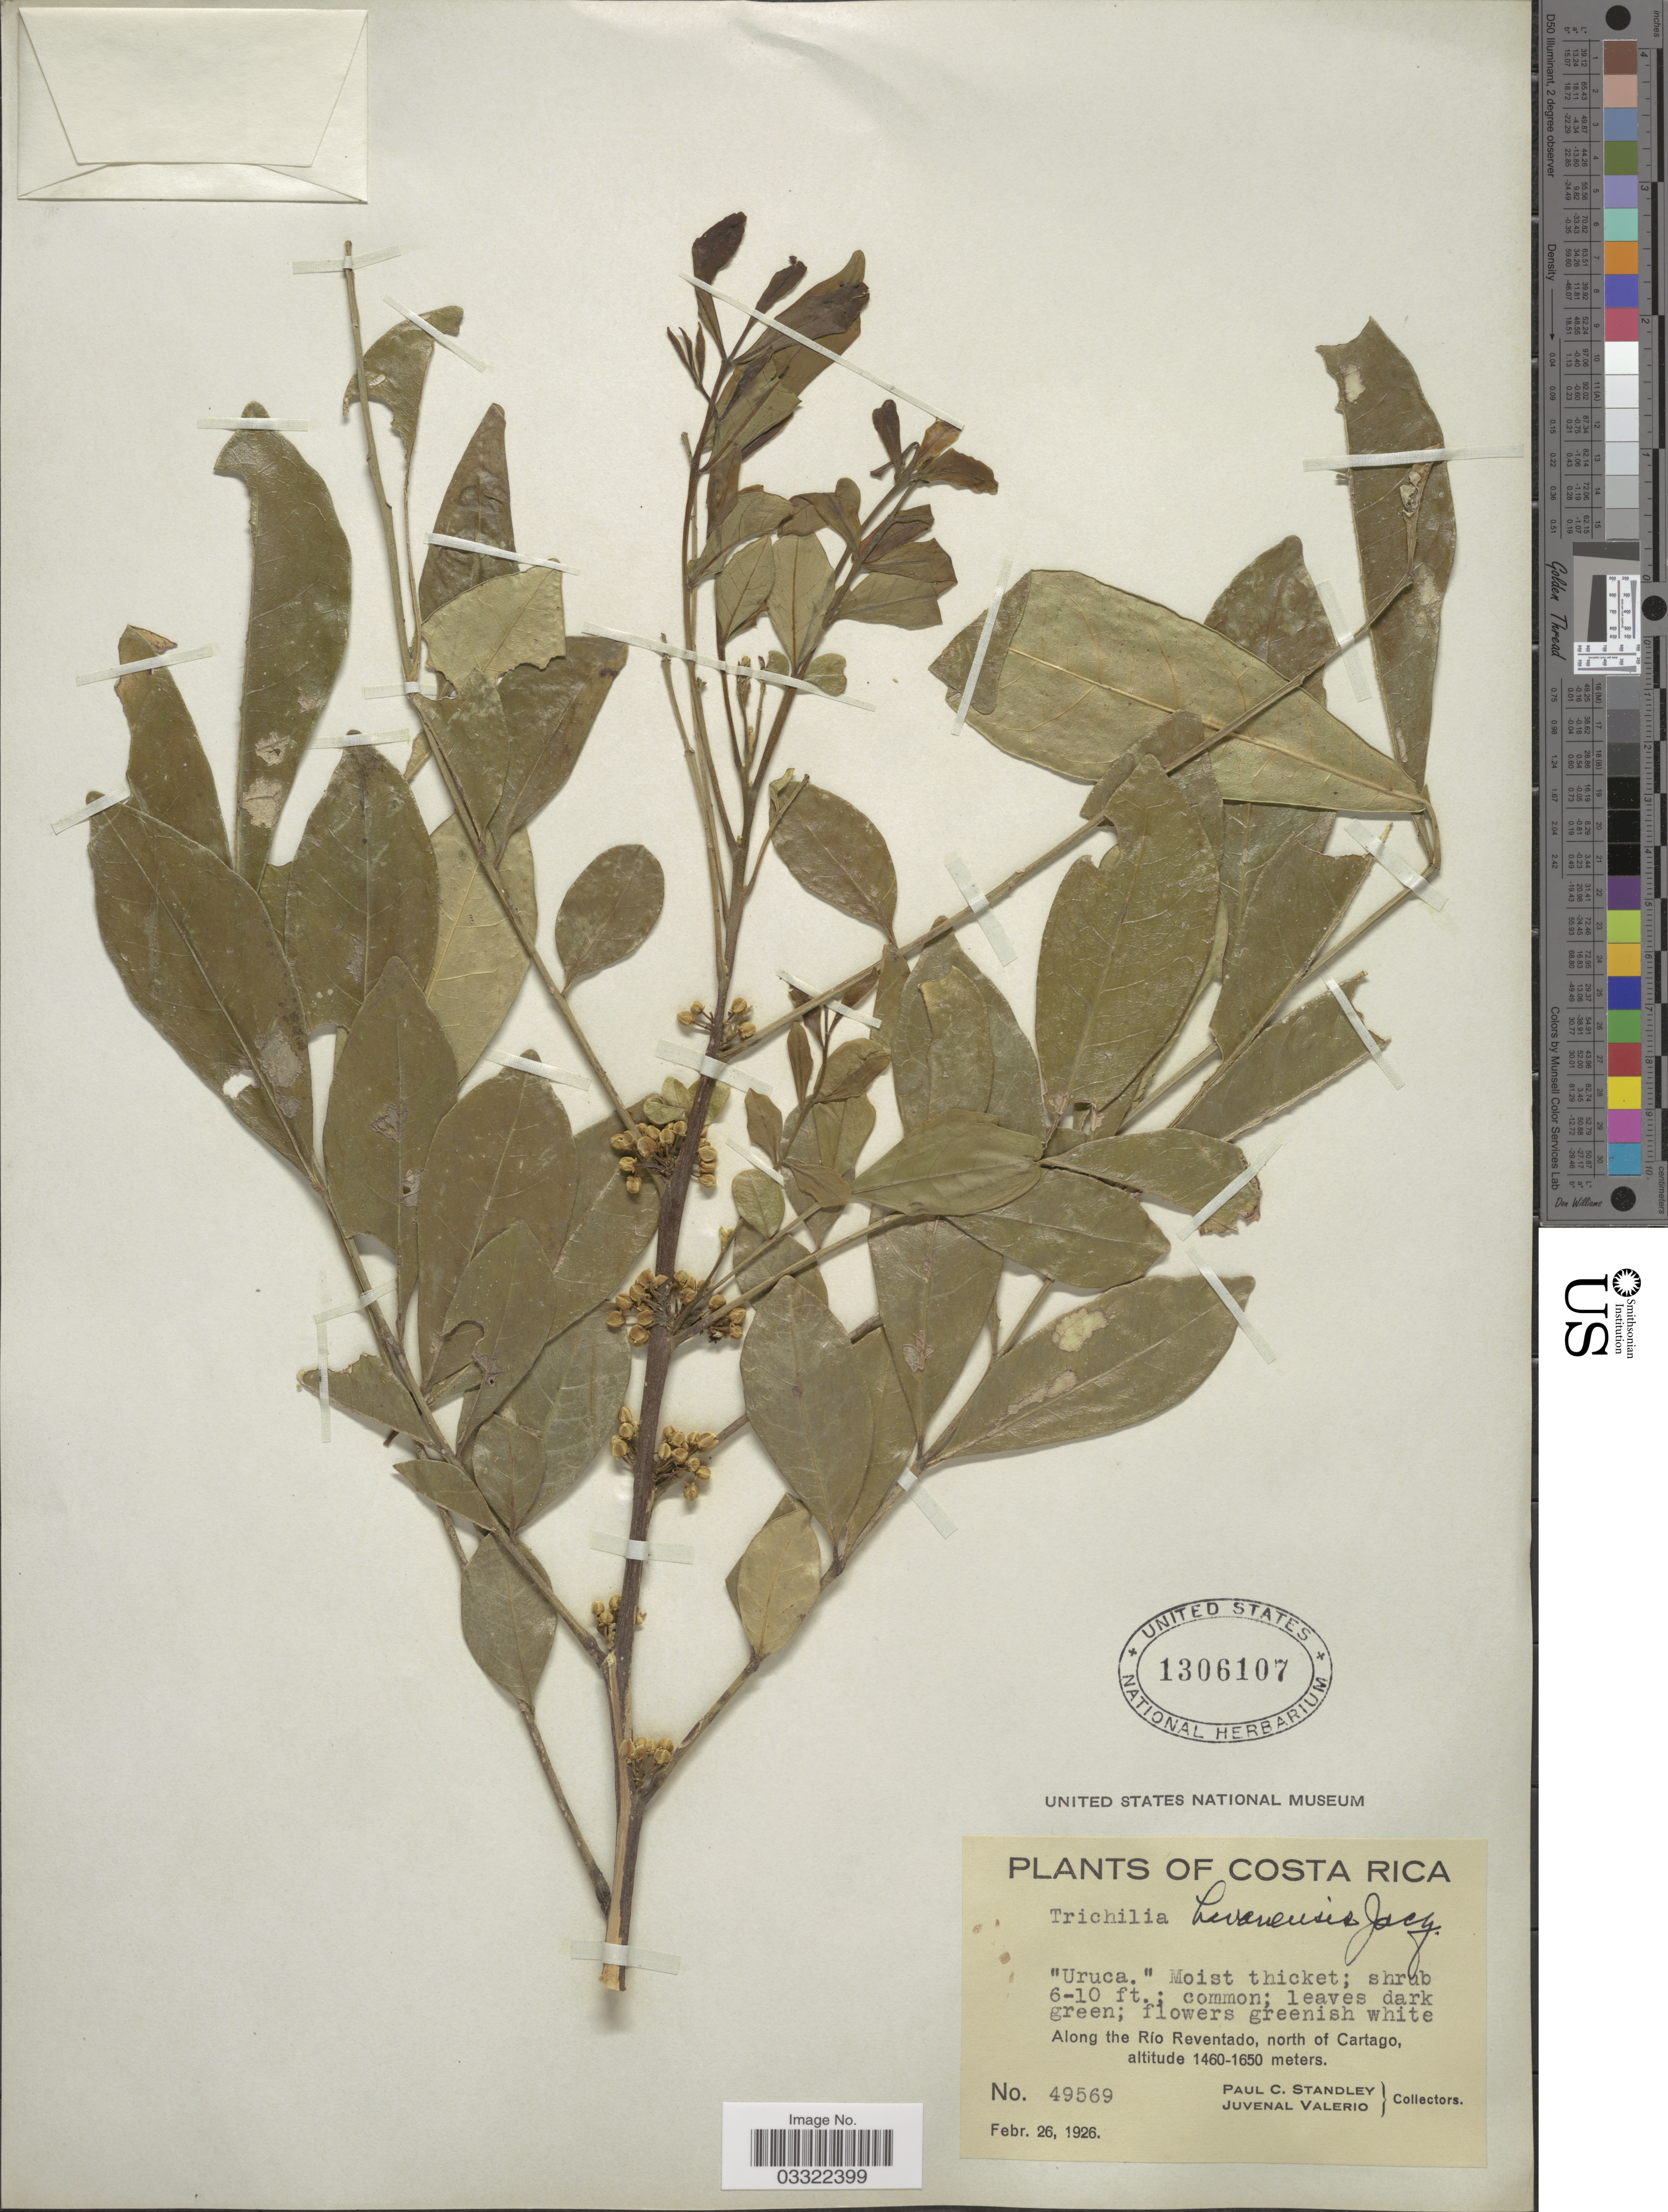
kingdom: Plantae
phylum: Tracheophyta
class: Magnoliopsida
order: Sapindales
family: Meliaceae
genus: Trichilia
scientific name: Trichilia havanensis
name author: Jacq.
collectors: P. C. Standley & J. Valerio R.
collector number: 49569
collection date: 1926-02-26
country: Costa Rica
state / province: Cartago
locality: Along the Río Reventado, north of Cartago.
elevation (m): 1460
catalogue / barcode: US 1306107